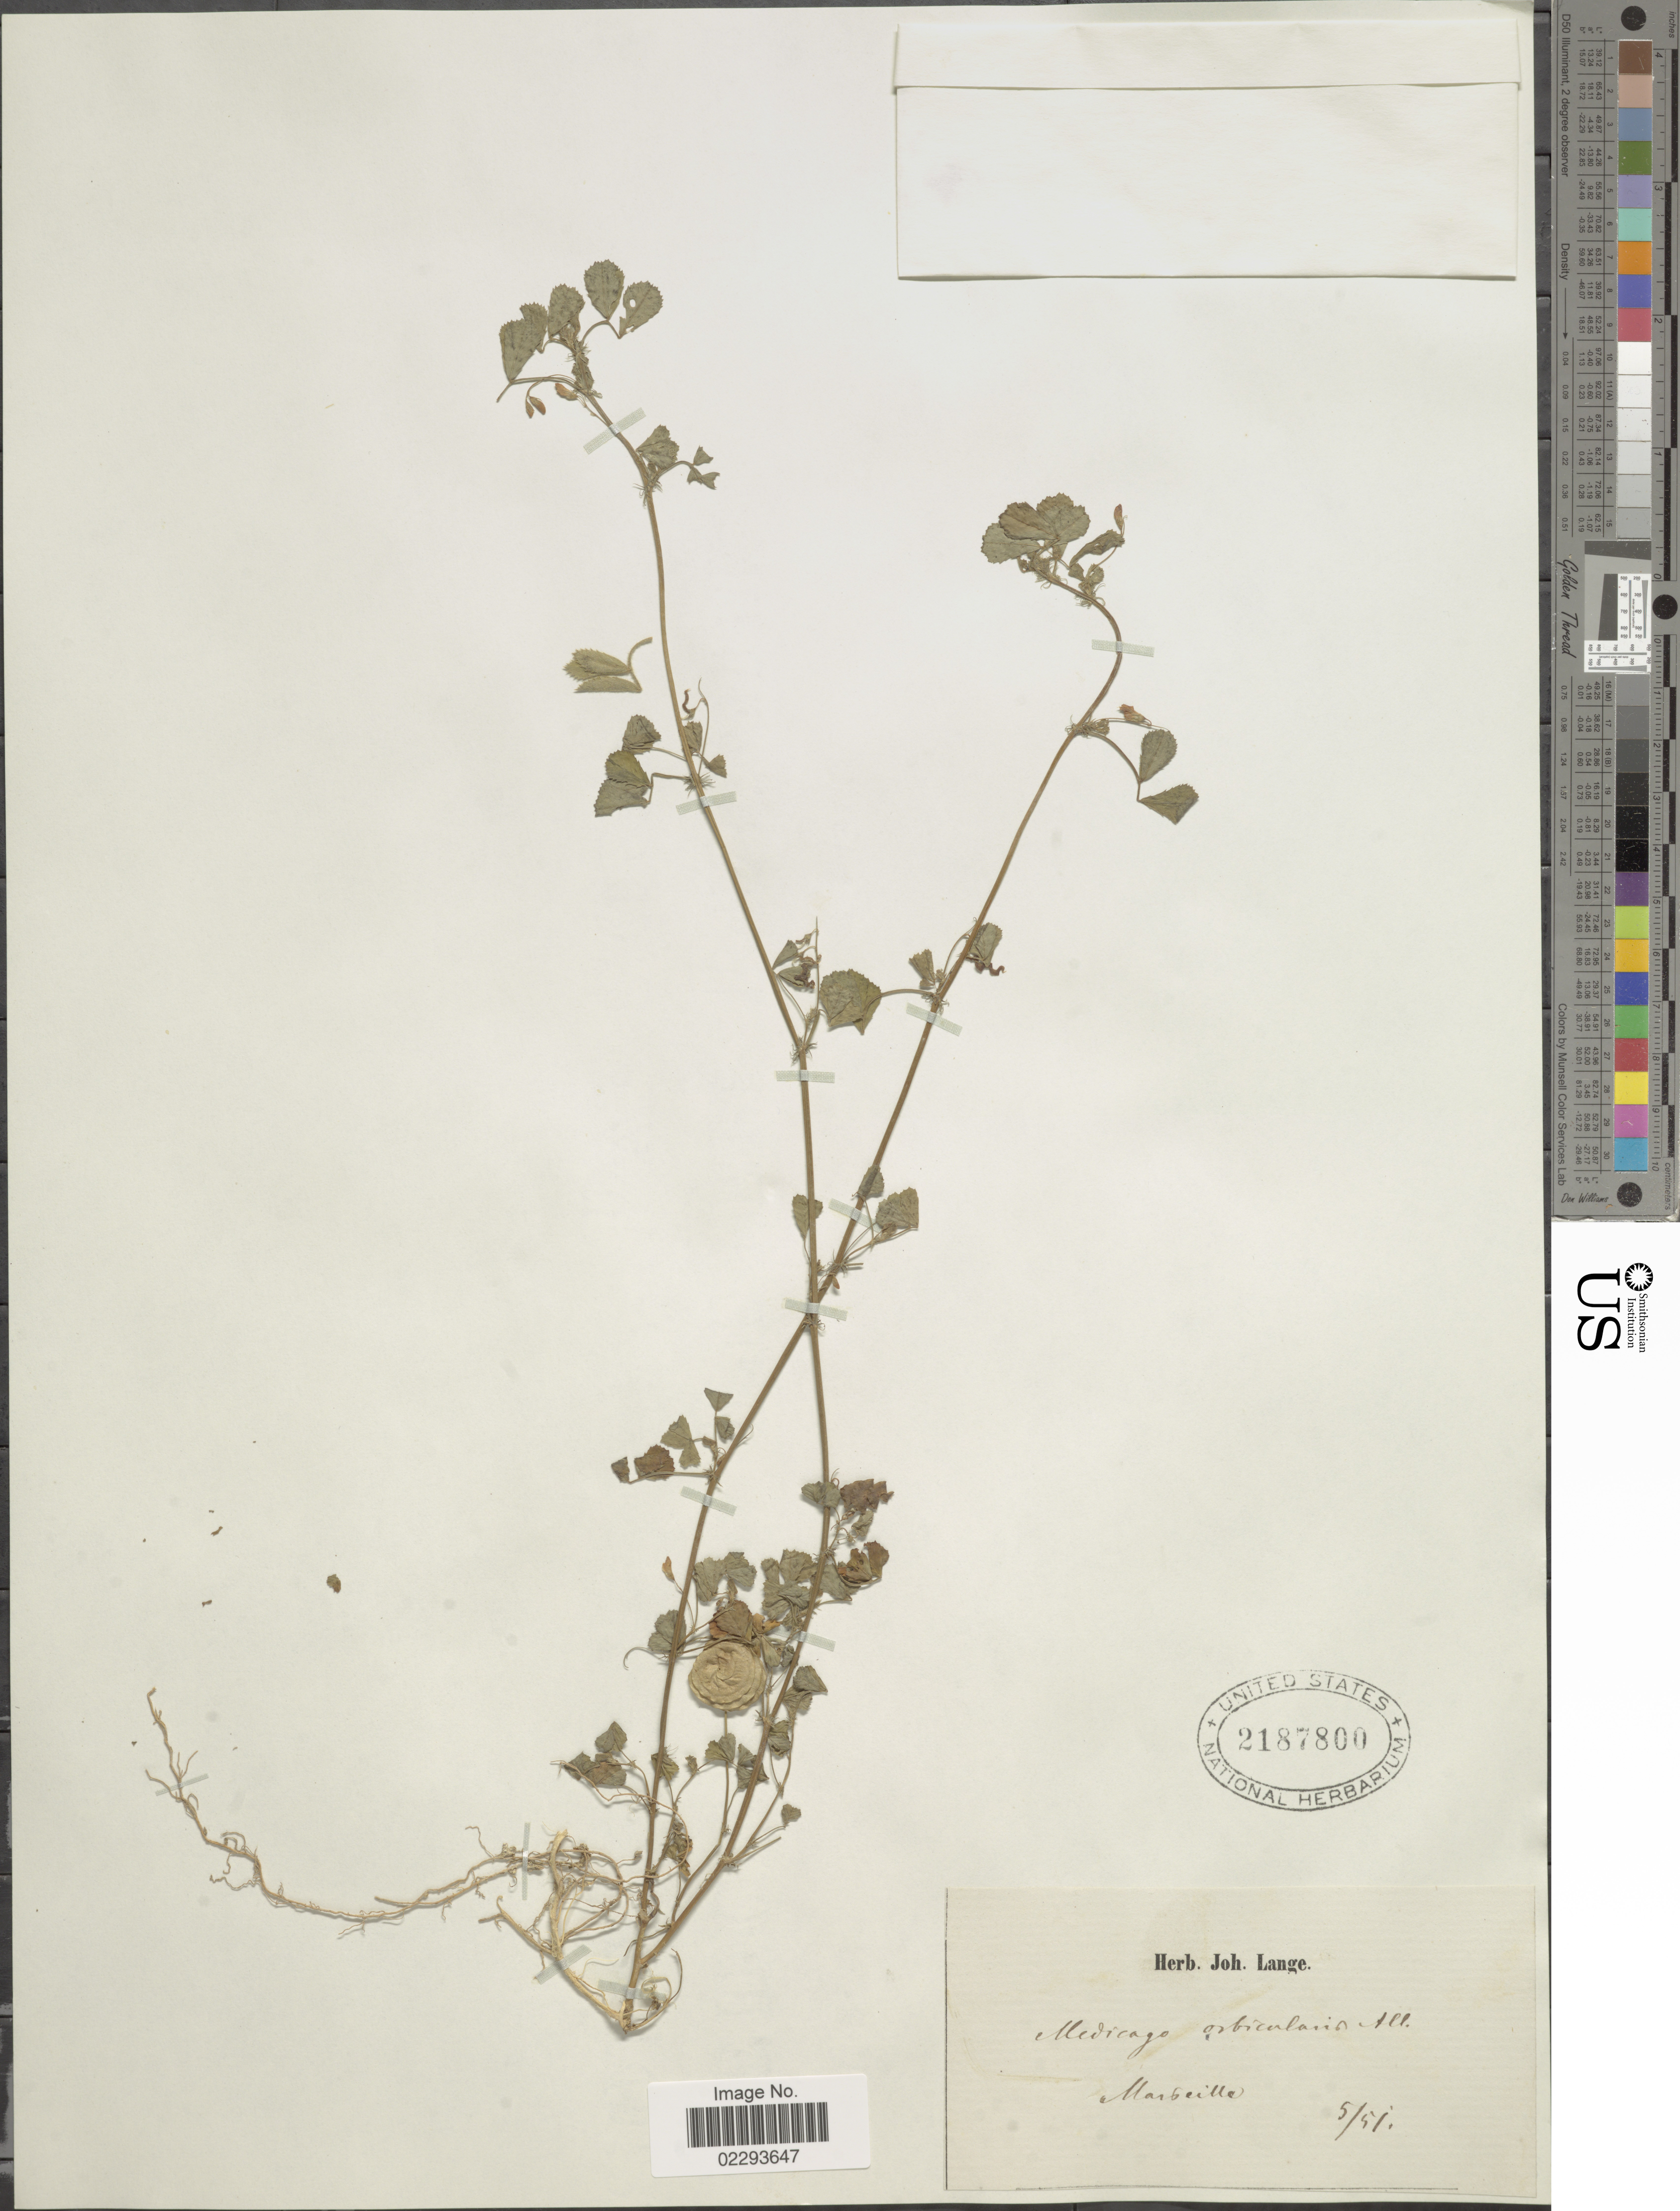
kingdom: Plantae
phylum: Tracheophyta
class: Magnoliopsida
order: Fabales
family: Fabaceae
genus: Medicago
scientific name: Medicago orbicularis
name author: (L.) Bartal.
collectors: ex herb. Joh. Lange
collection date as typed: Transcribed d/m/y: /5/51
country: France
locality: Marseille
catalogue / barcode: US 2187800